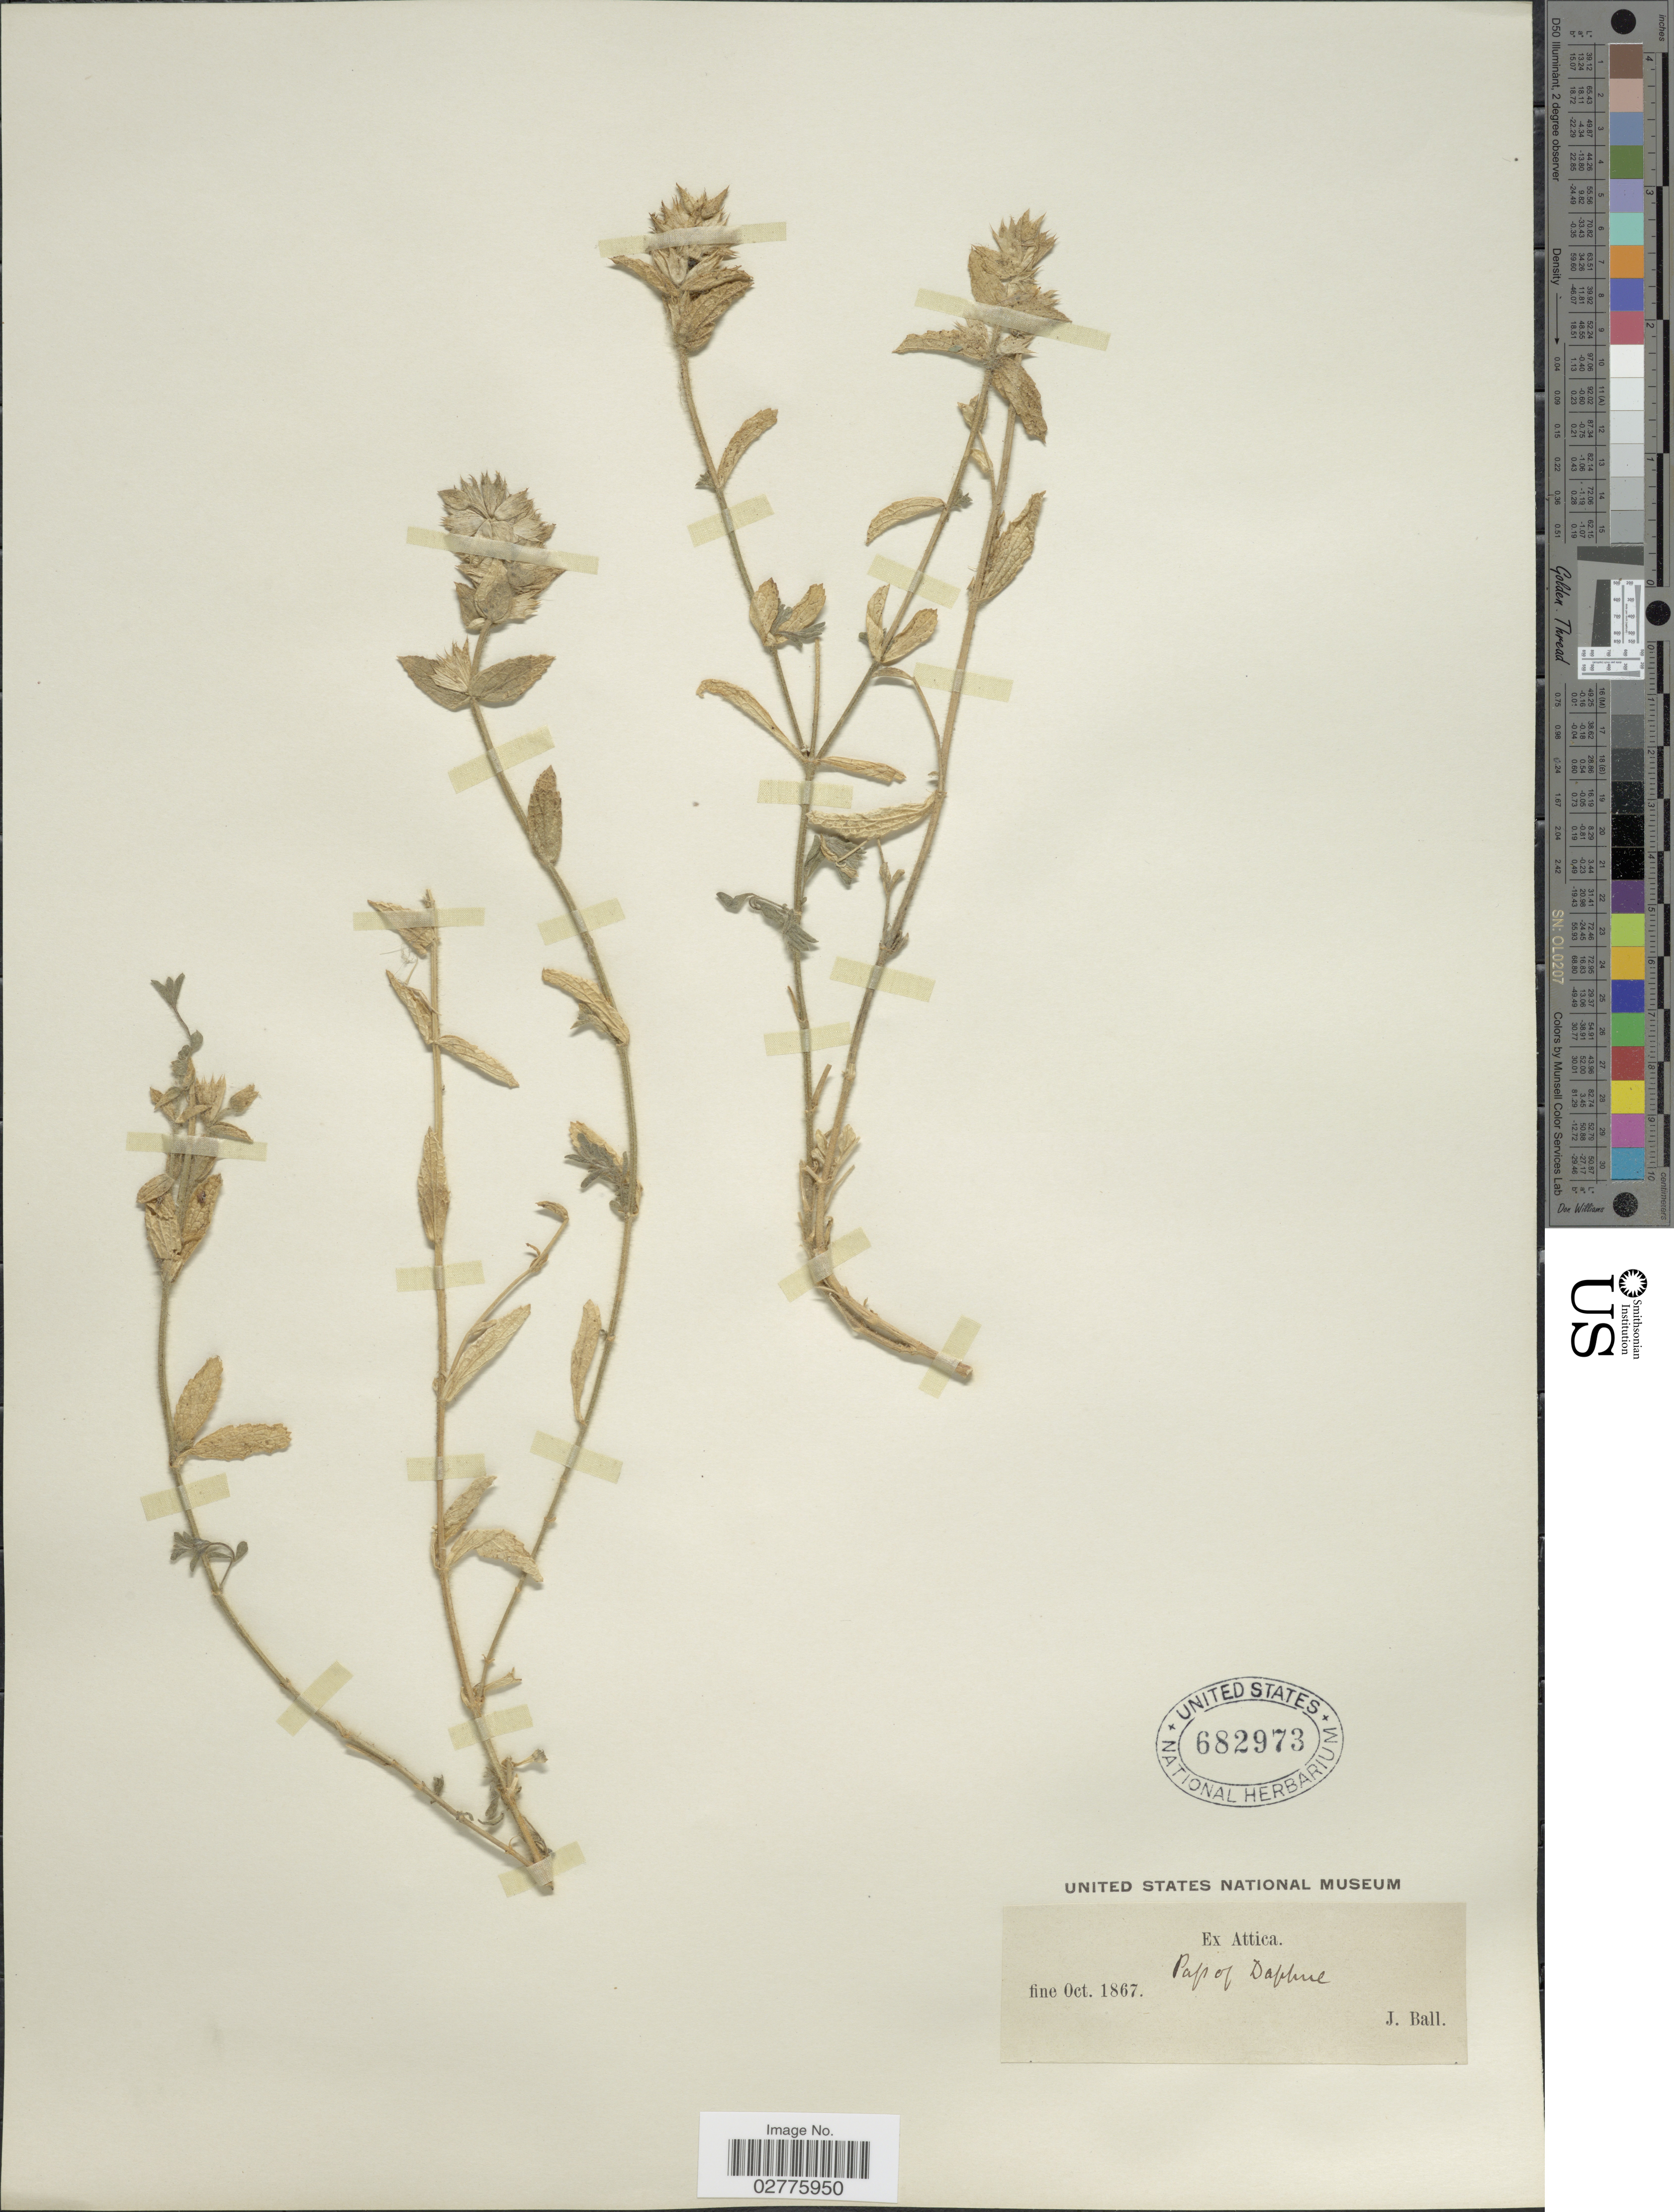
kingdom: Plantae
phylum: Tracheophyta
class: Magnoliopsida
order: Lamiales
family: Lamiaceae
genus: Teucrium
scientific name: Teucrium sp.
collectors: J. Ball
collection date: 1867-10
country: Greece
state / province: Attica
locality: Ex Attica. Pap of Daphne.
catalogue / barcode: US 682973